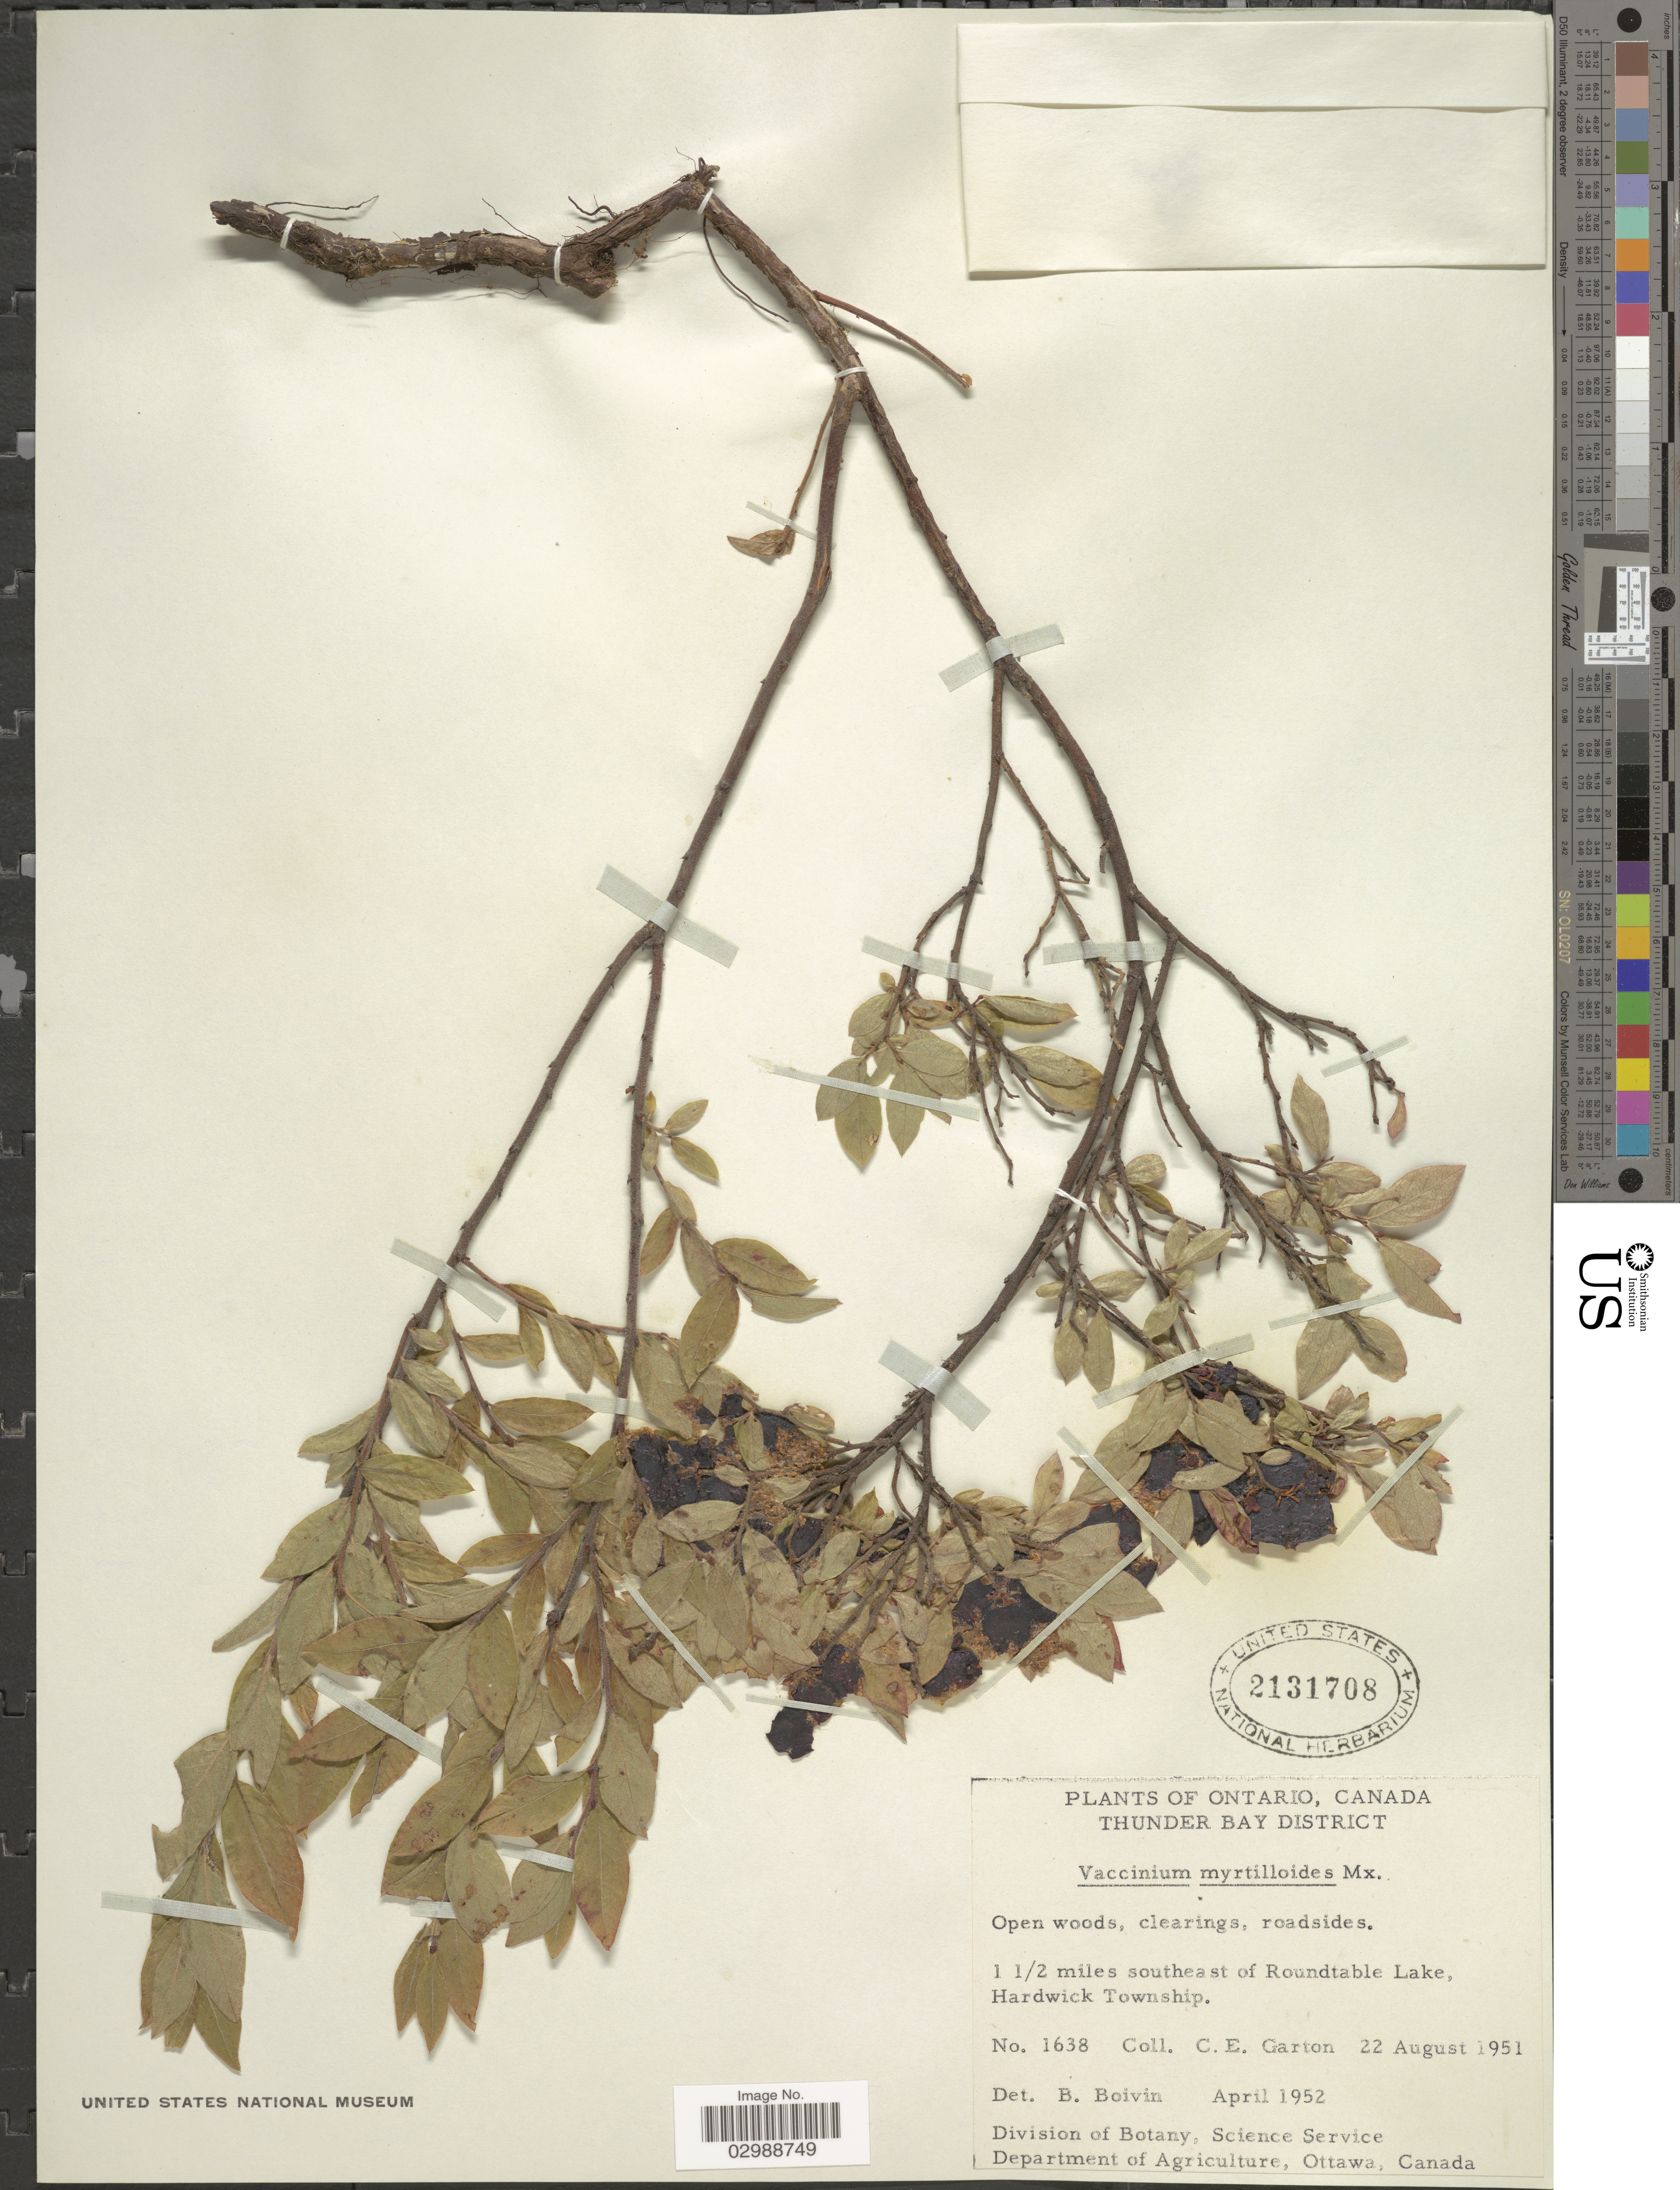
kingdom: Plantae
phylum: Tracheophyta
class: Magnoliopsida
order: Ericales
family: Ericaceae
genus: Vaccinium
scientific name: Vaccinium myrtilloides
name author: Michx.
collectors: C. E. Garton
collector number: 1638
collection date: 1951-08-22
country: Canada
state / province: Ontario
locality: Thunder Bay District. 1 ½ miles southeast of Roundtable Lake, Hardwick Township.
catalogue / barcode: US 2131708